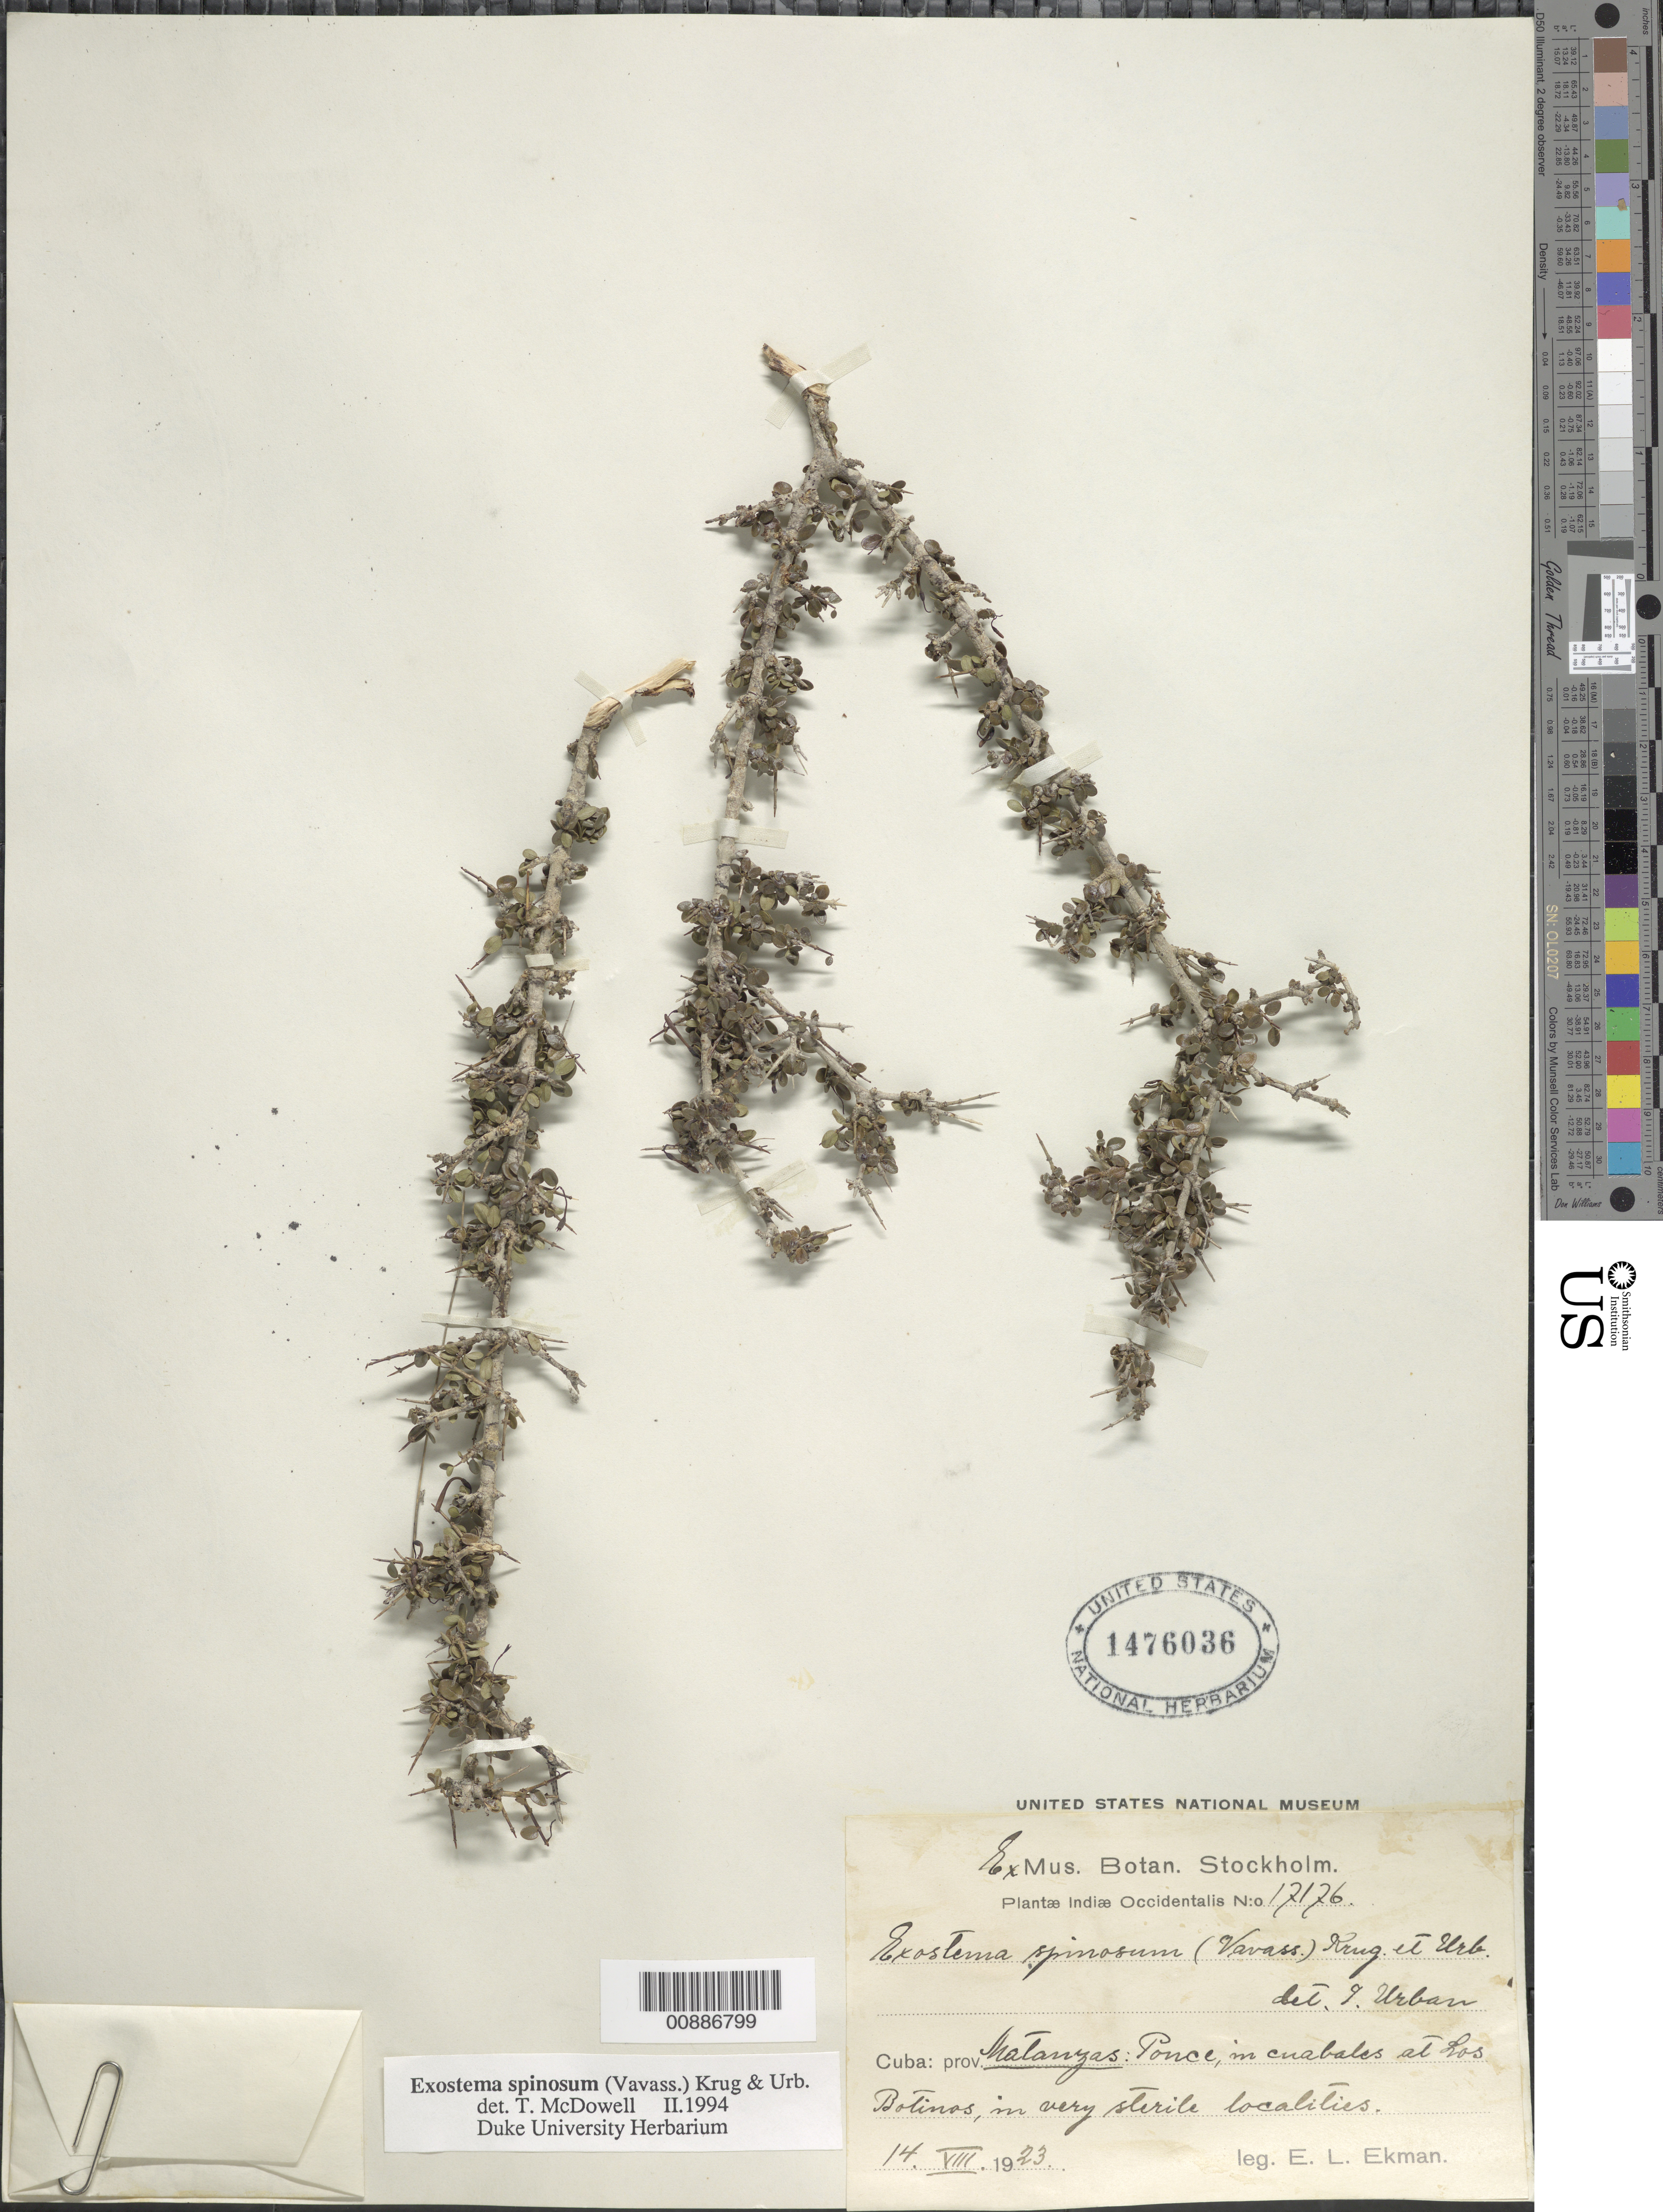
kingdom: Plantae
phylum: Tracheophyta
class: Magnoliopsida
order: Gentianales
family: Rubiaceae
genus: Exostema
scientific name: Exostema spinosum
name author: (Vavass.) Krug & Urb.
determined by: Urban, Ignatz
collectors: E. L. Ekman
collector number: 17176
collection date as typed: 14 Aug 1923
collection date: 1923-08-14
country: Cuba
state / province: Matanzas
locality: Ponce, at Los Botinos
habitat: In cuabales, in very sterile locations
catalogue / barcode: US 1476036